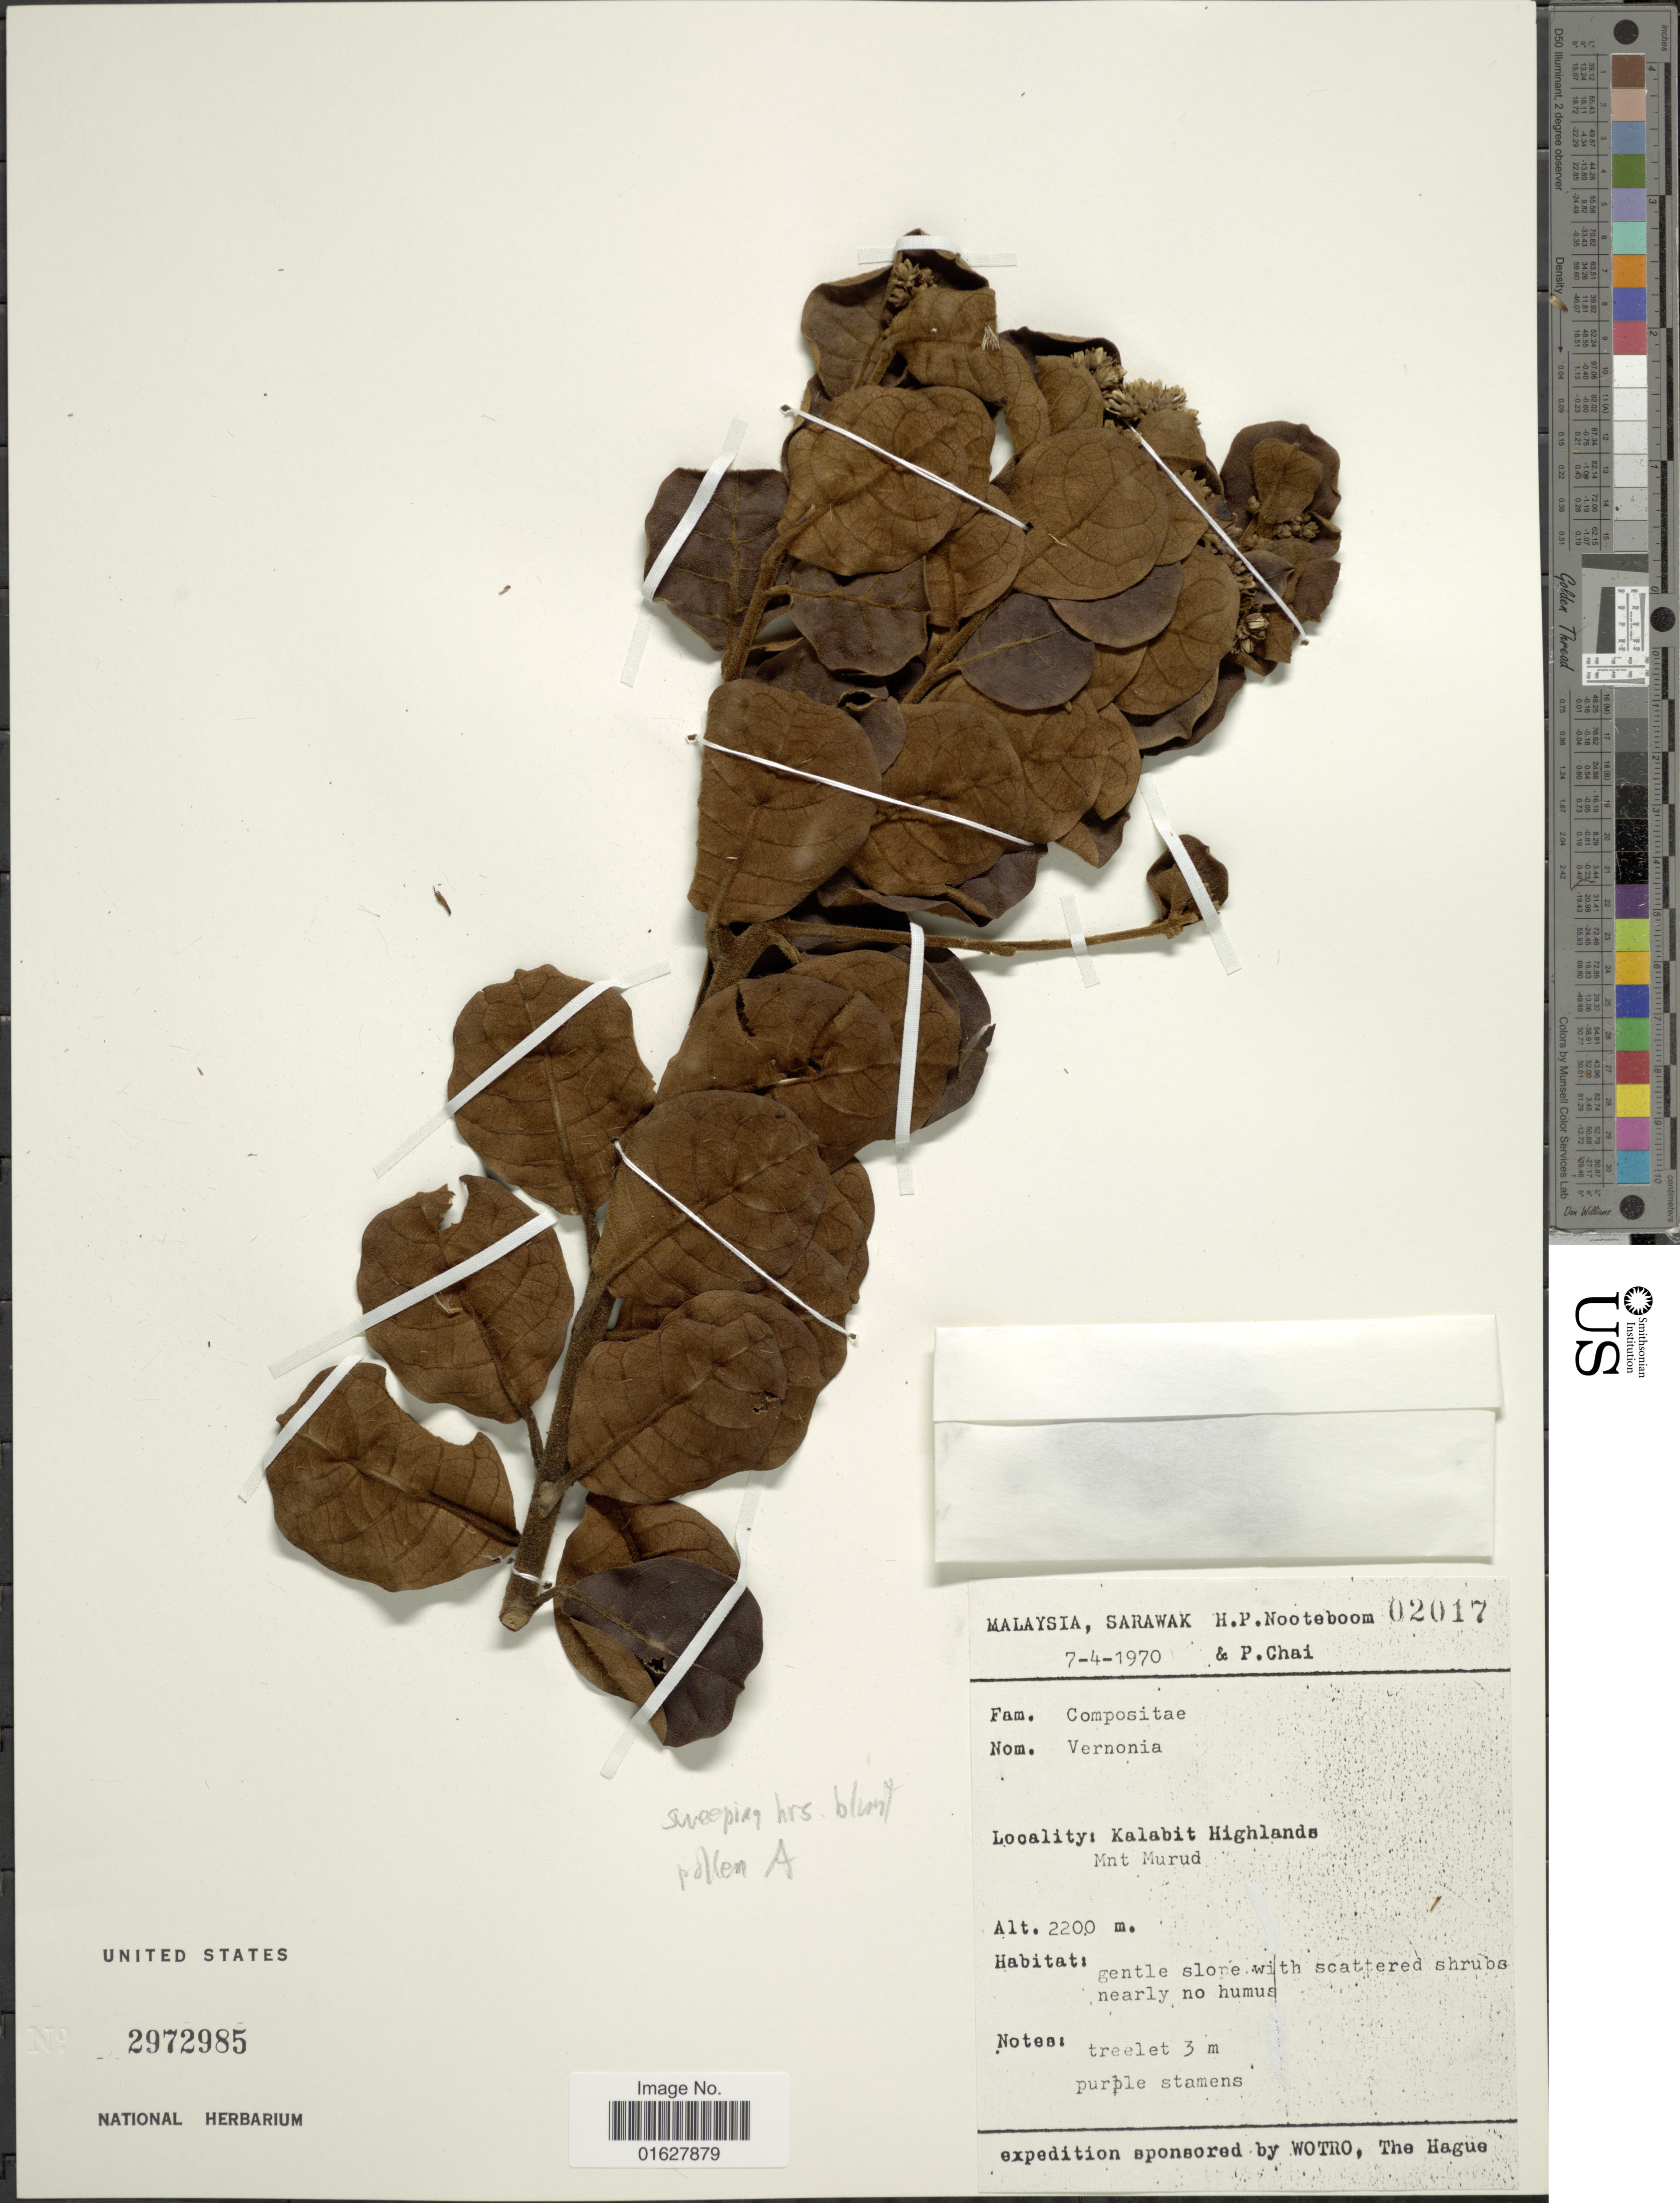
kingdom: Plantae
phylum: Tracheophyta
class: Magnoliopsida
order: Asterales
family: Asteraceae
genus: Vernonia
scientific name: Vernonia sp.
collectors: H. P. Nooteboom & P. Chai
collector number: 0217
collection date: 1970-04-07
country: Malaysia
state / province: Sarawak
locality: Malaysia, Sarawak. Kalabit Highlands. Mnt Murud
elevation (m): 2200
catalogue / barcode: US 2972985